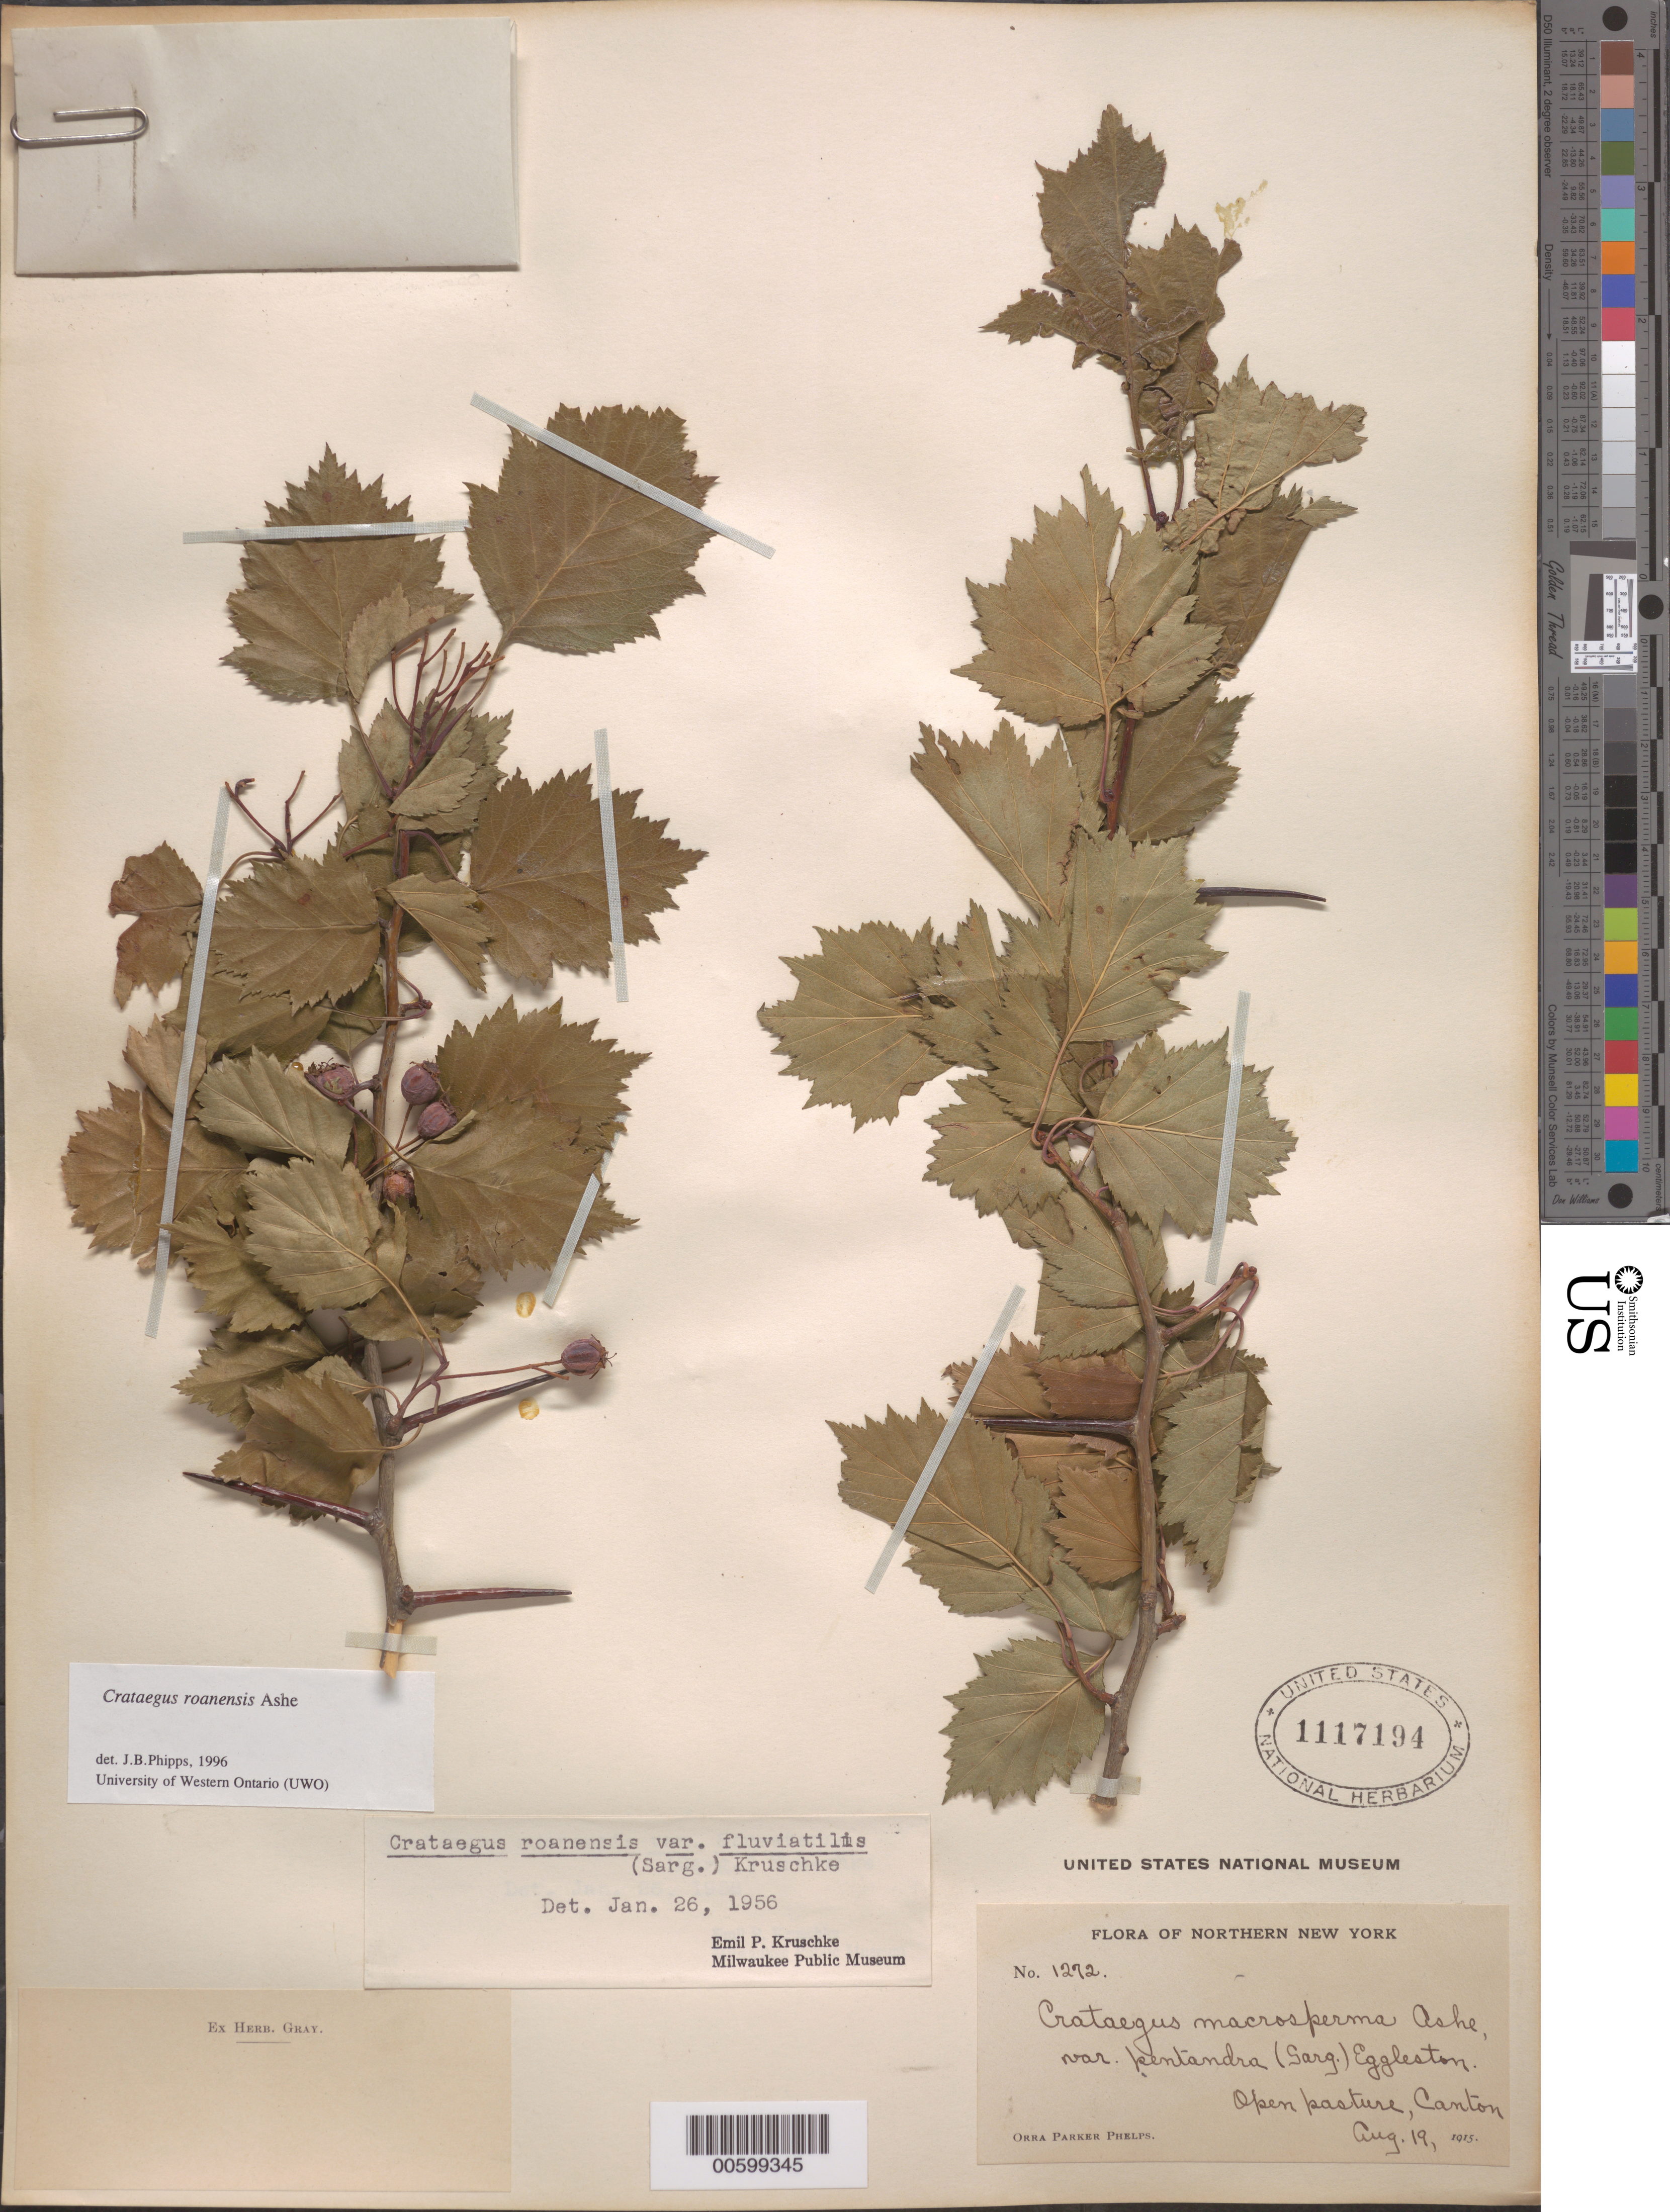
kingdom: Plantae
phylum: Tracheophyta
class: Magnoliopsida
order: Rosales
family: Rosaceae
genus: Crataegus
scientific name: Crataegus macrosperma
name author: Ashe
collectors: O. P. Phelps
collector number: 1272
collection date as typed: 19 Aug 1915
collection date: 1915-08-19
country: United States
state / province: New York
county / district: St. Lawrence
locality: Canton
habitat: Open pasture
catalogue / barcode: US 1117194